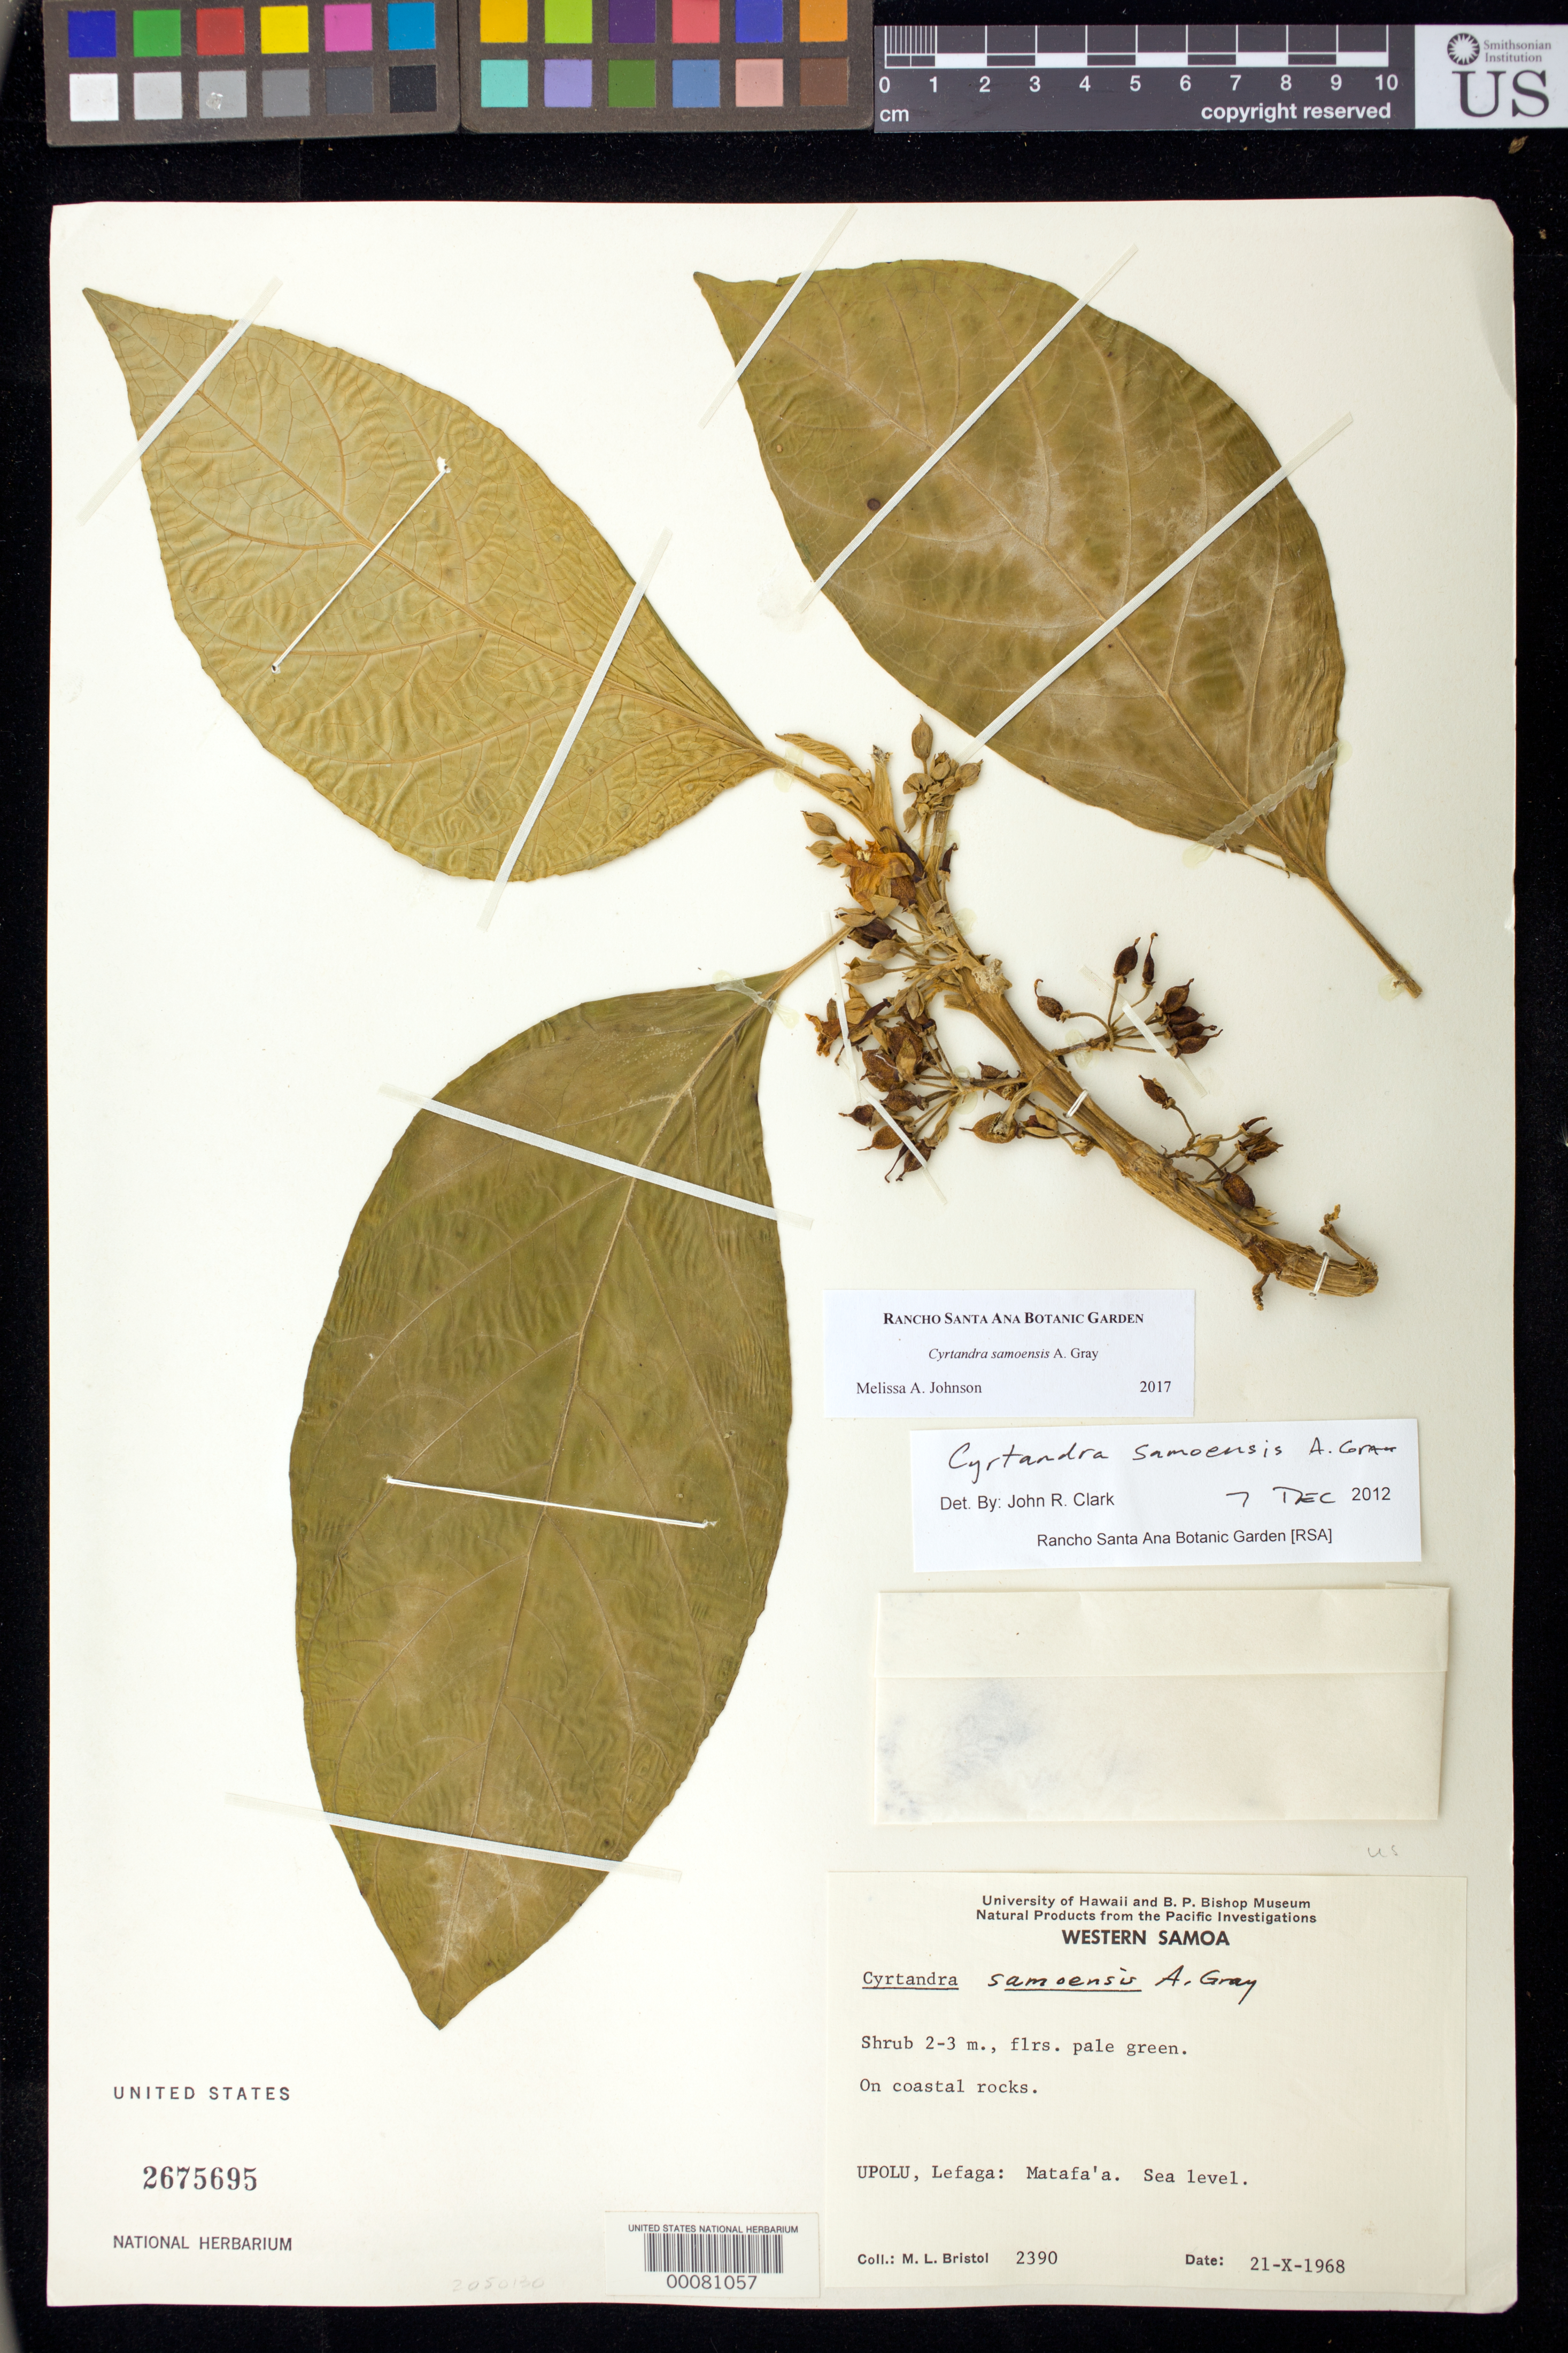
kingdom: Plantae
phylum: Tracheophyta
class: Magnoliopsida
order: Lamiales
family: Gesneriaceae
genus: Cyrtandra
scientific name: Cyrtandra samoensis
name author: A. Gray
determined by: Johnson, Melissa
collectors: M. L. Bristol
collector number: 2390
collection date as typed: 21 Oct 1968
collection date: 1968-10-21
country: Samoa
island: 'Upolu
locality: Upolu, Lefaga, matafa'a, sea level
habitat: On coastal rocks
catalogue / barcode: US 2675695